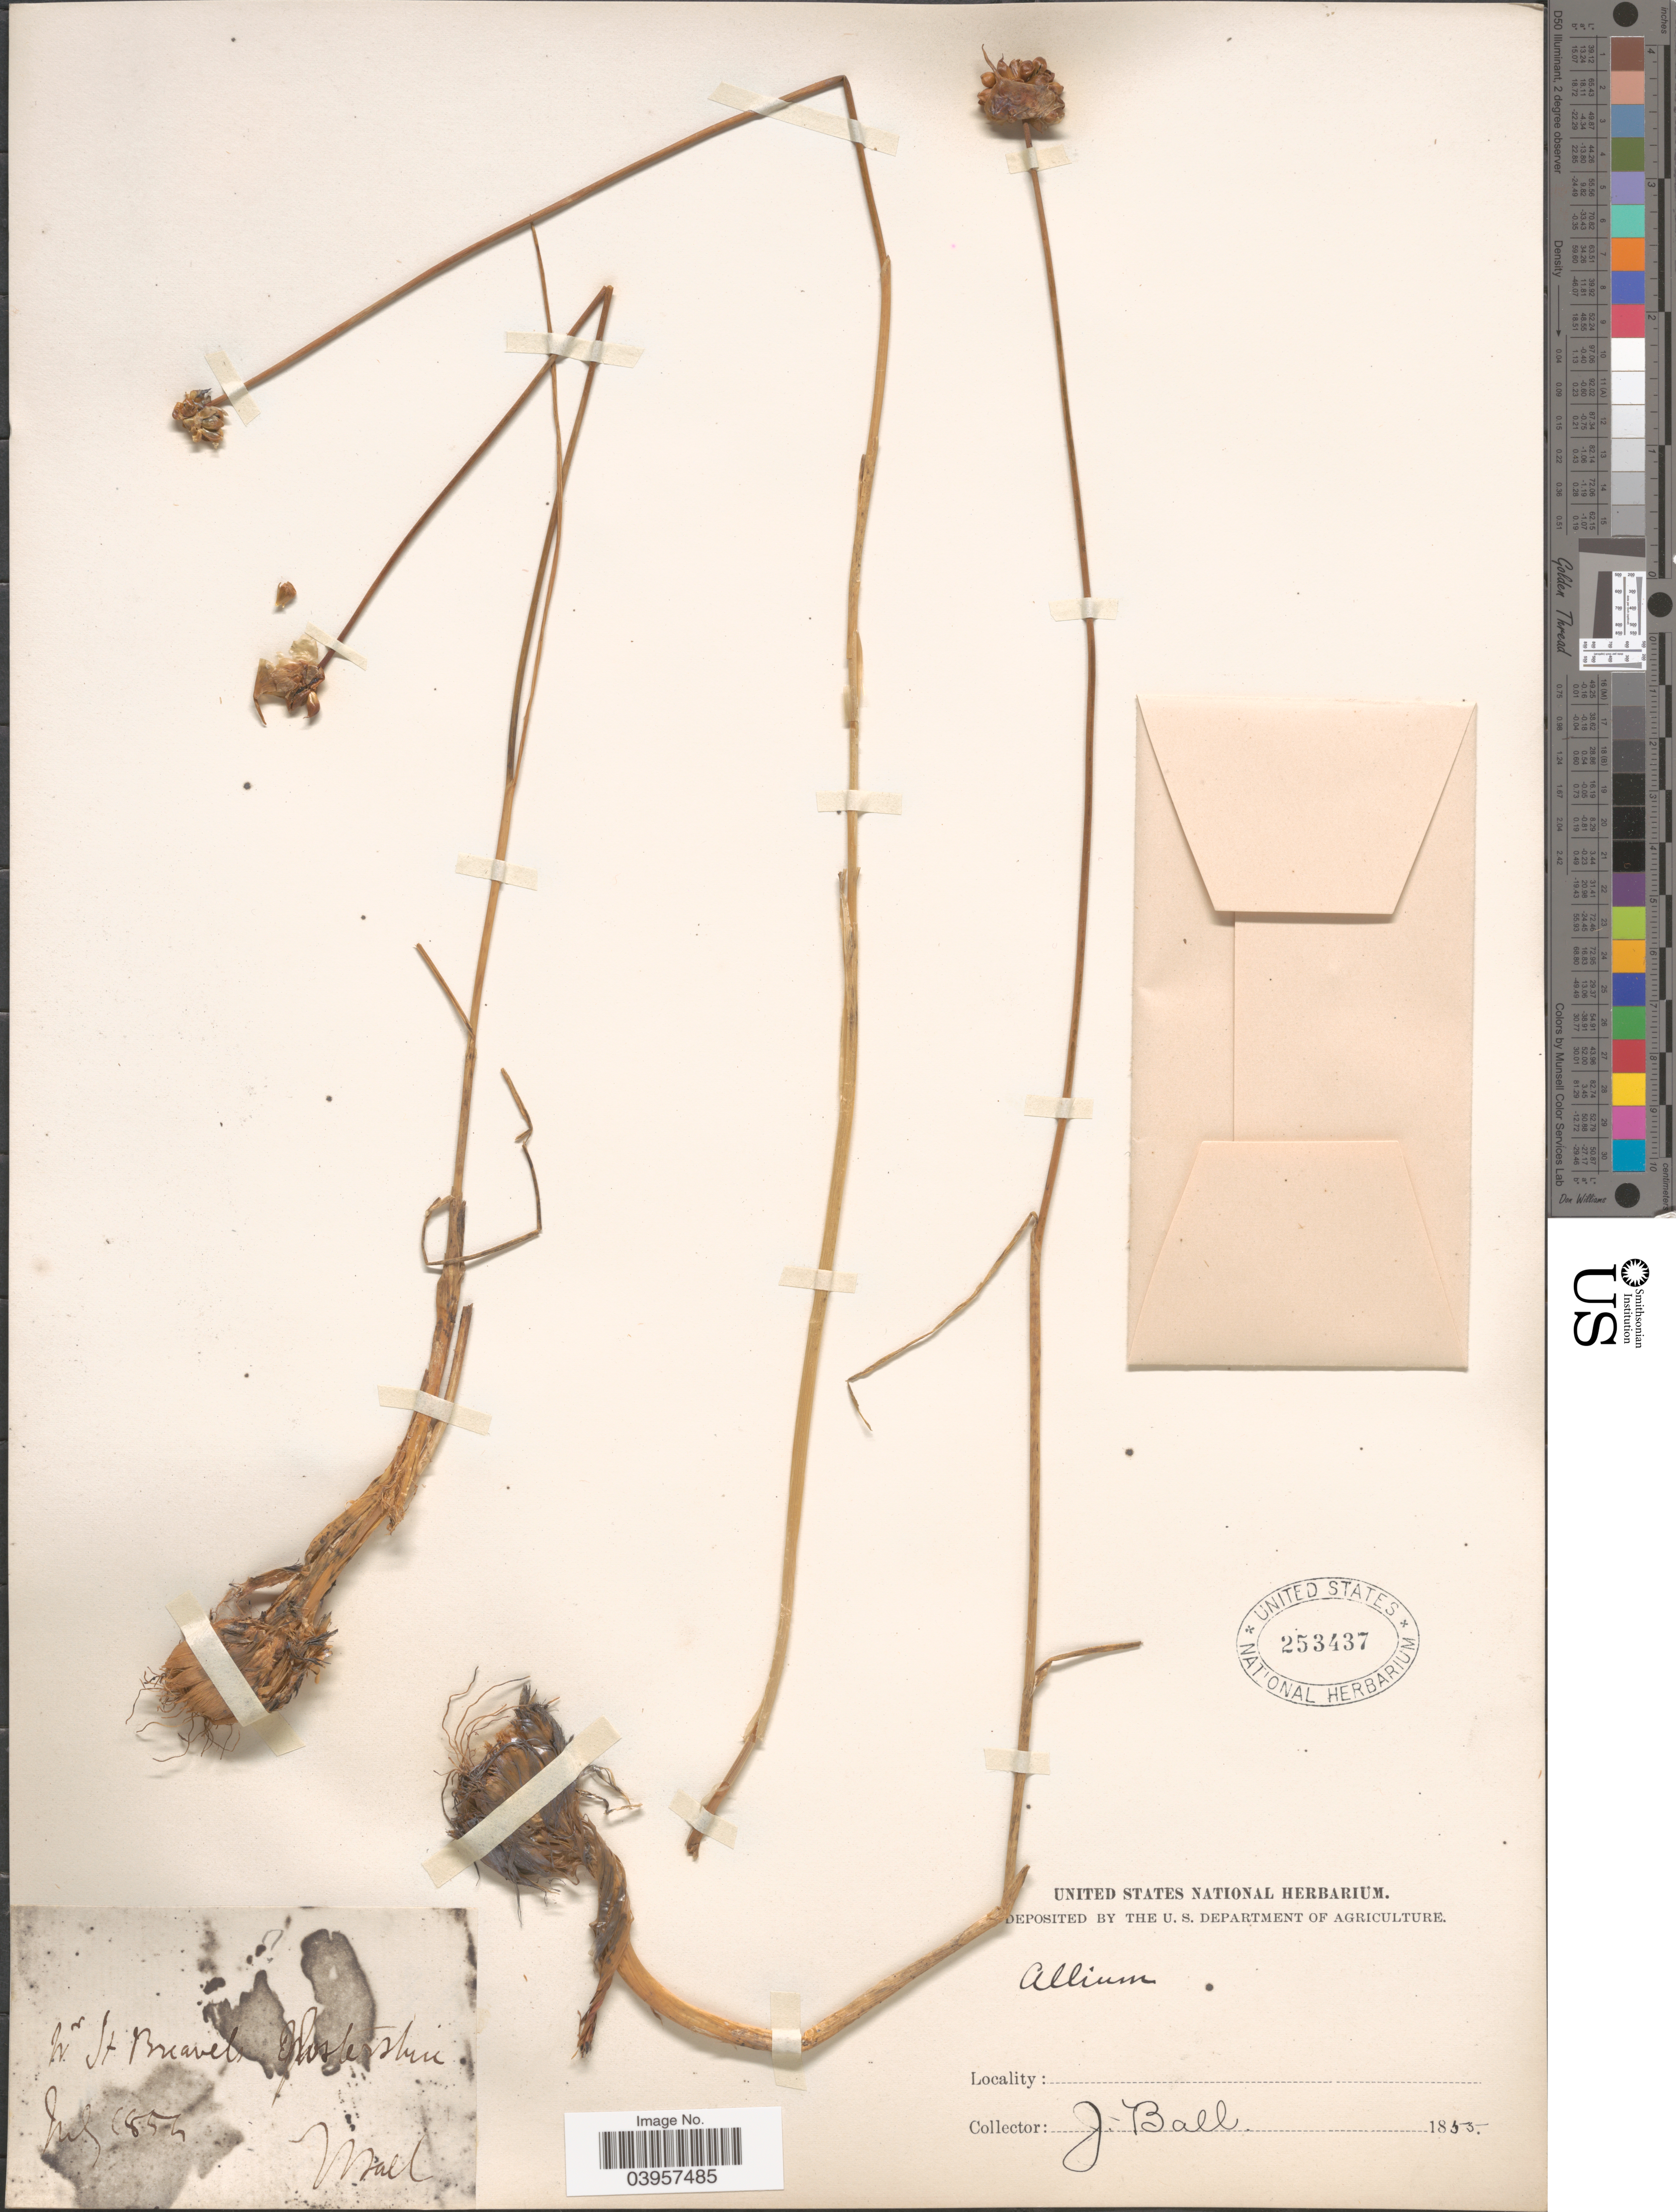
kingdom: Plantae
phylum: Tracheophyta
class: Liliopsida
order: Asparagales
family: Amaryllidaceae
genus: Allium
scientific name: Allium sp.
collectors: J. Ball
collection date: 1854-07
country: United Kingdom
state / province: England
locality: St. Briavel, Glostershire.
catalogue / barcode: US 253437